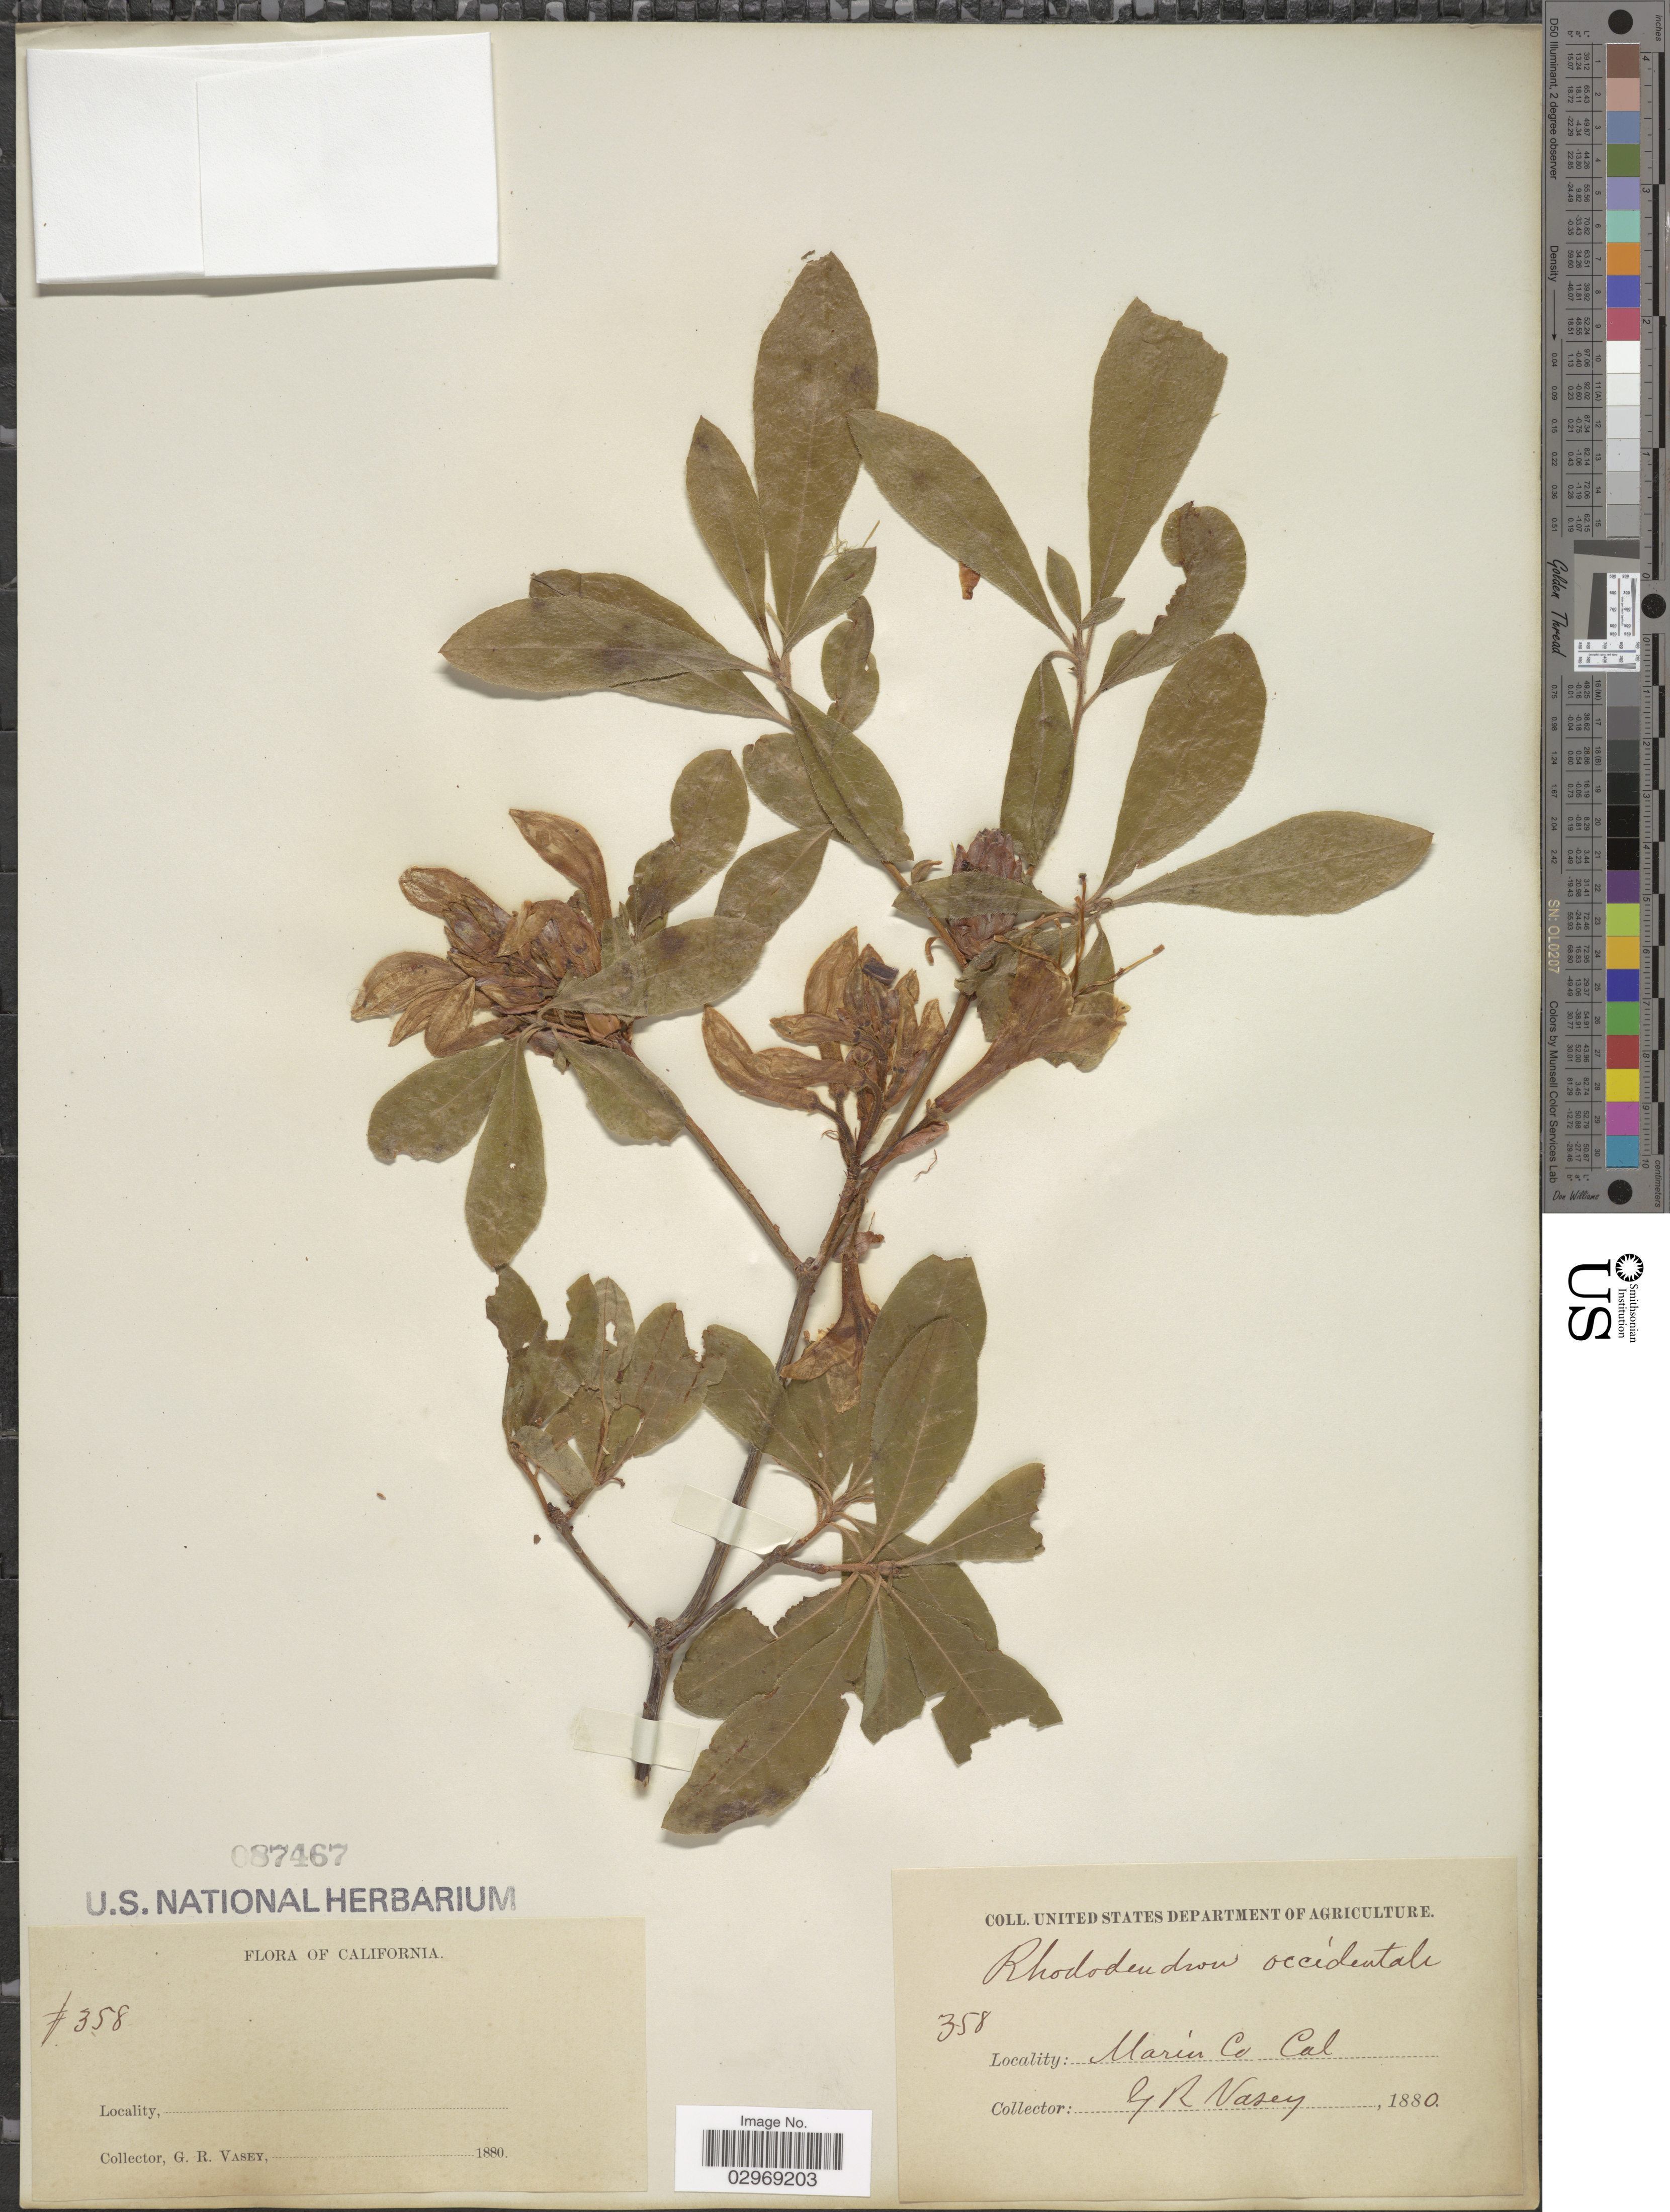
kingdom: Plantae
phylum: Tracheophyta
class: Magnoliopsida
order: Ericales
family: Ericaceae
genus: Rhododendron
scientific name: Rhododendron occidentale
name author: (Torr. & A. Gray) A. Gray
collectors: G. R. Vasey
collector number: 358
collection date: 1880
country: United States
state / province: California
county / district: Marin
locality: Marin Co. Cal.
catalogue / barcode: US 87467